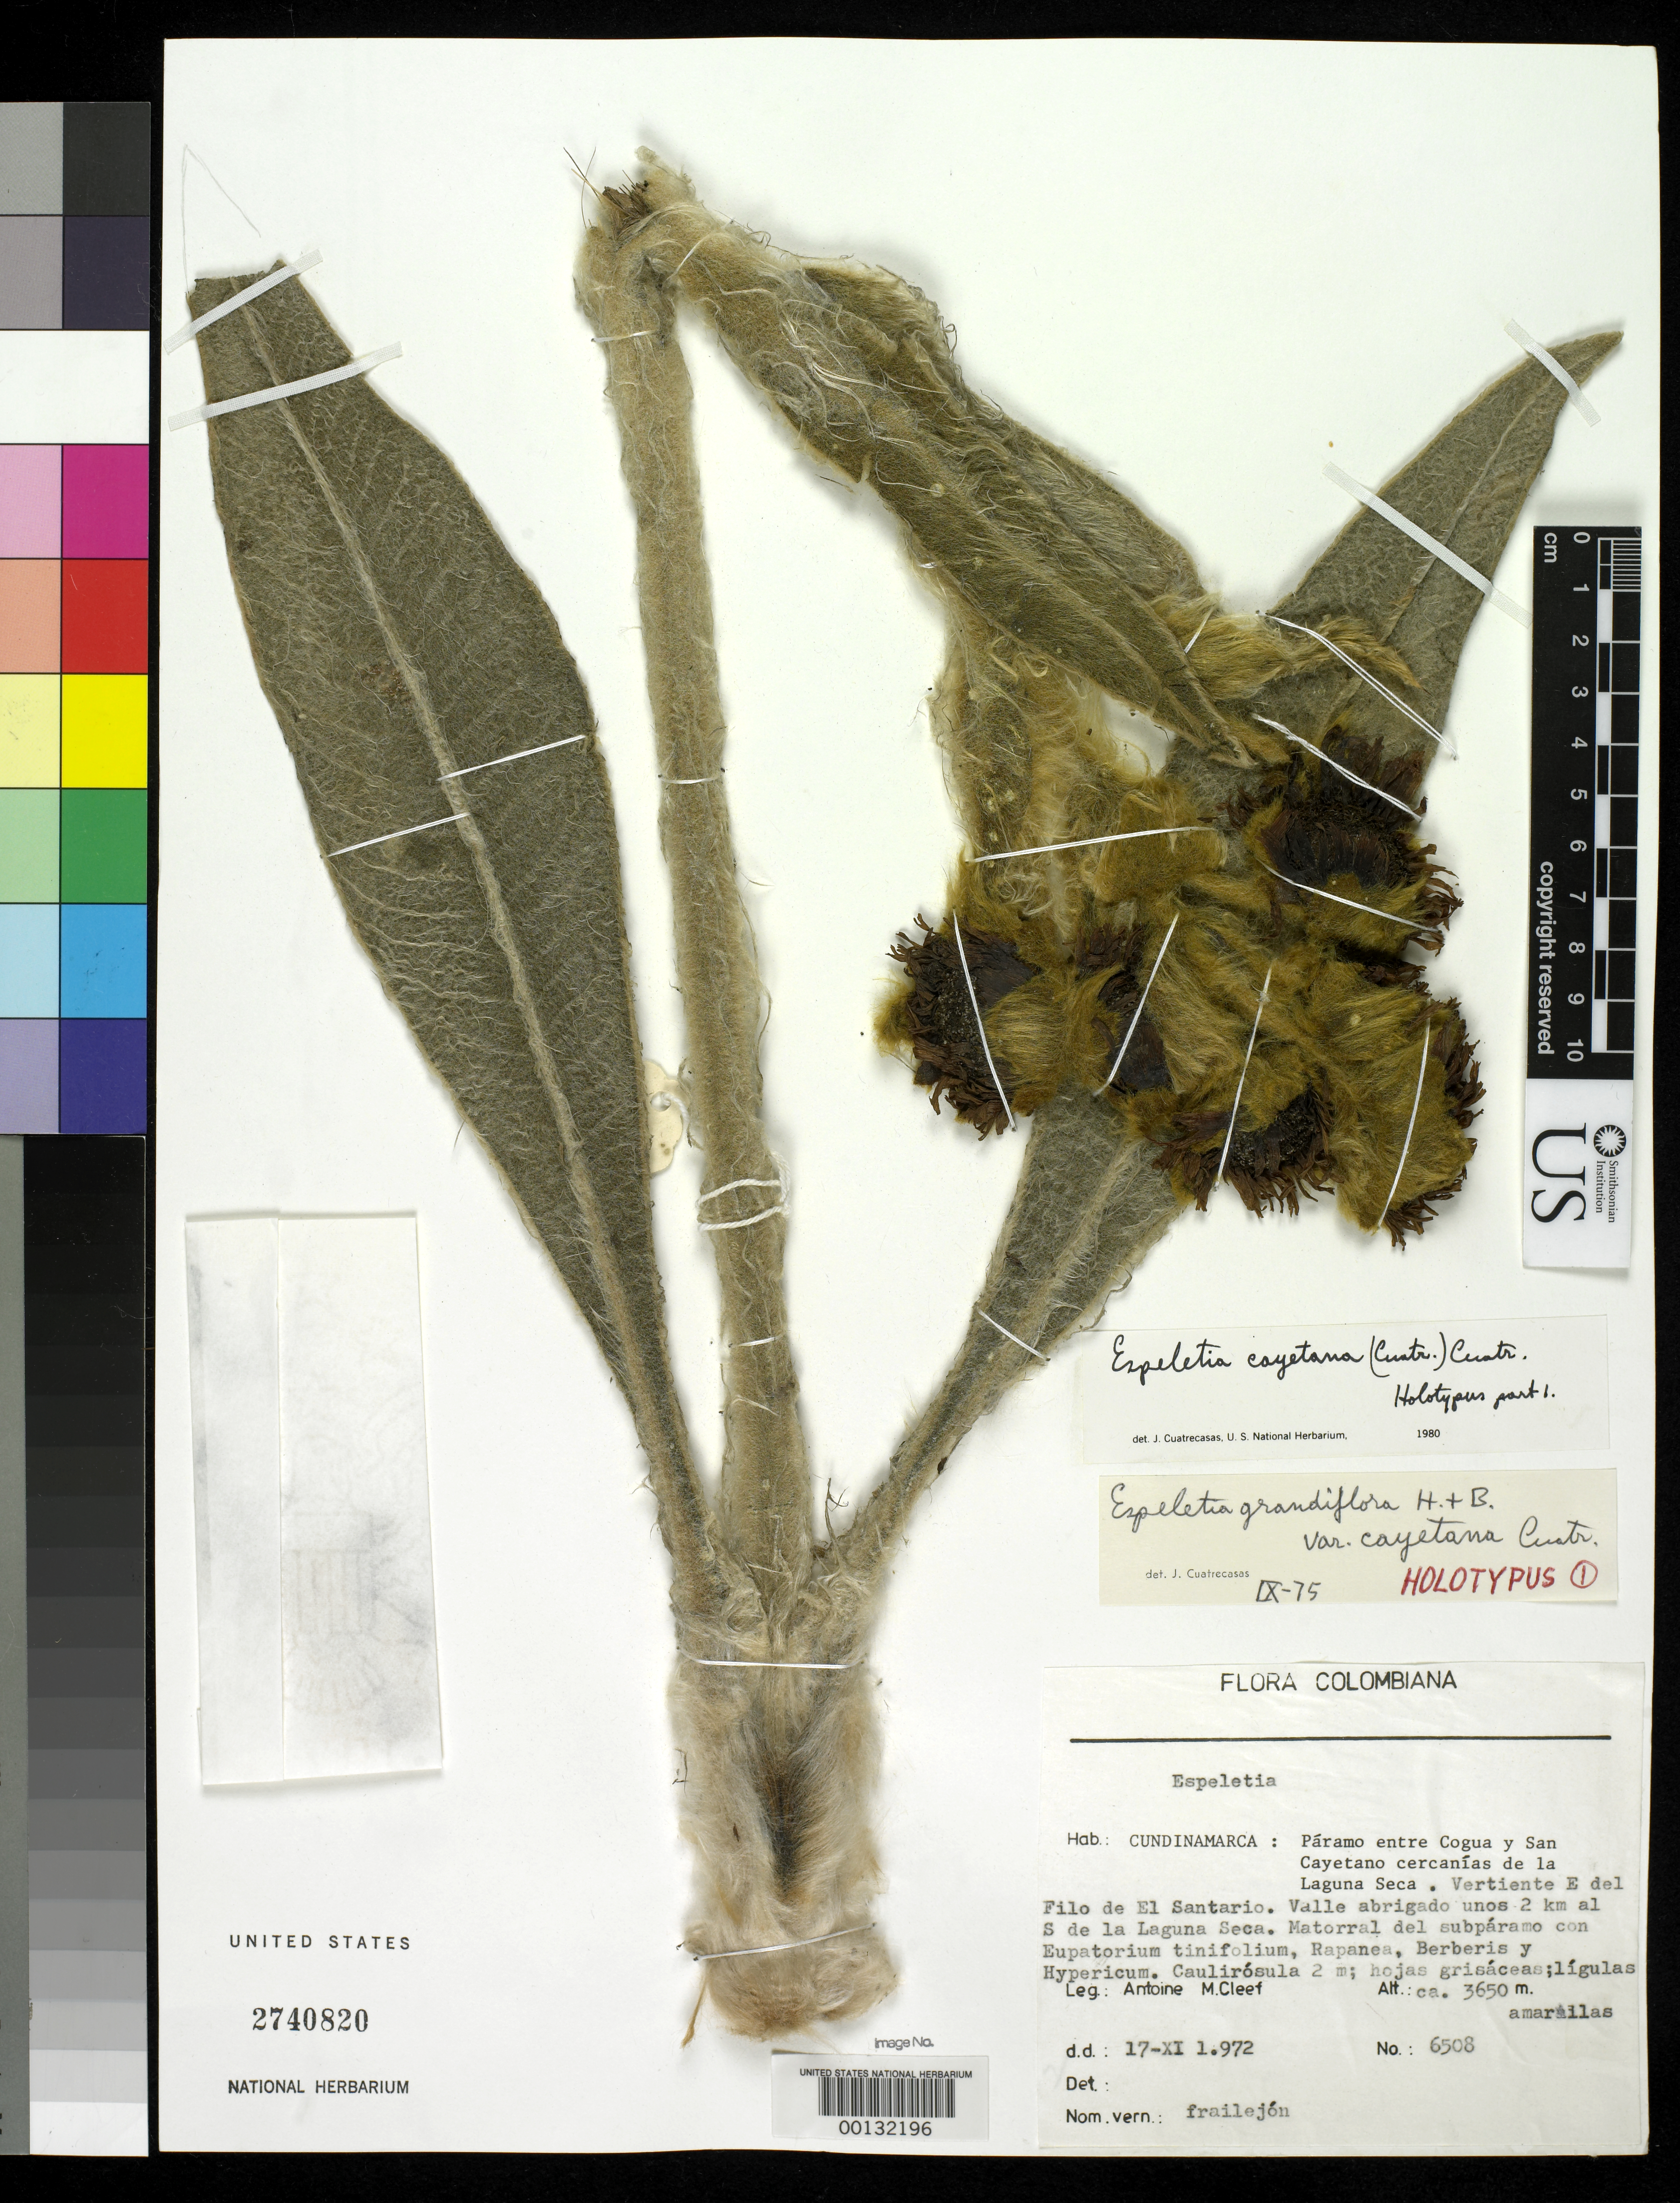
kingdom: Plantae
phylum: Tracheophyta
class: Magnoliopsida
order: Asterales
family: Asteraceae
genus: Espeletia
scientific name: Espeletia grandiflora var. cayetana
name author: Cuatrec.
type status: Holotype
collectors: A. M. Cleef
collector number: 6508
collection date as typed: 17 Nov 1972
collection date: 1972-11-17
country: Colombia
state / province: Cundinamarca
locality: Páramo entre Cogua & San Cayetano Cercanias de la Laguna Seca, Vertiente E del Filo de El SantaRio, 2 km S de la Laguna Seca. [Desert betw. Cogua & San Cayetano, vic. of Laguna Seca (dry lagoon?), slope E of Ed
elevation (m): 3650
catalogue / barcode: US 2740820